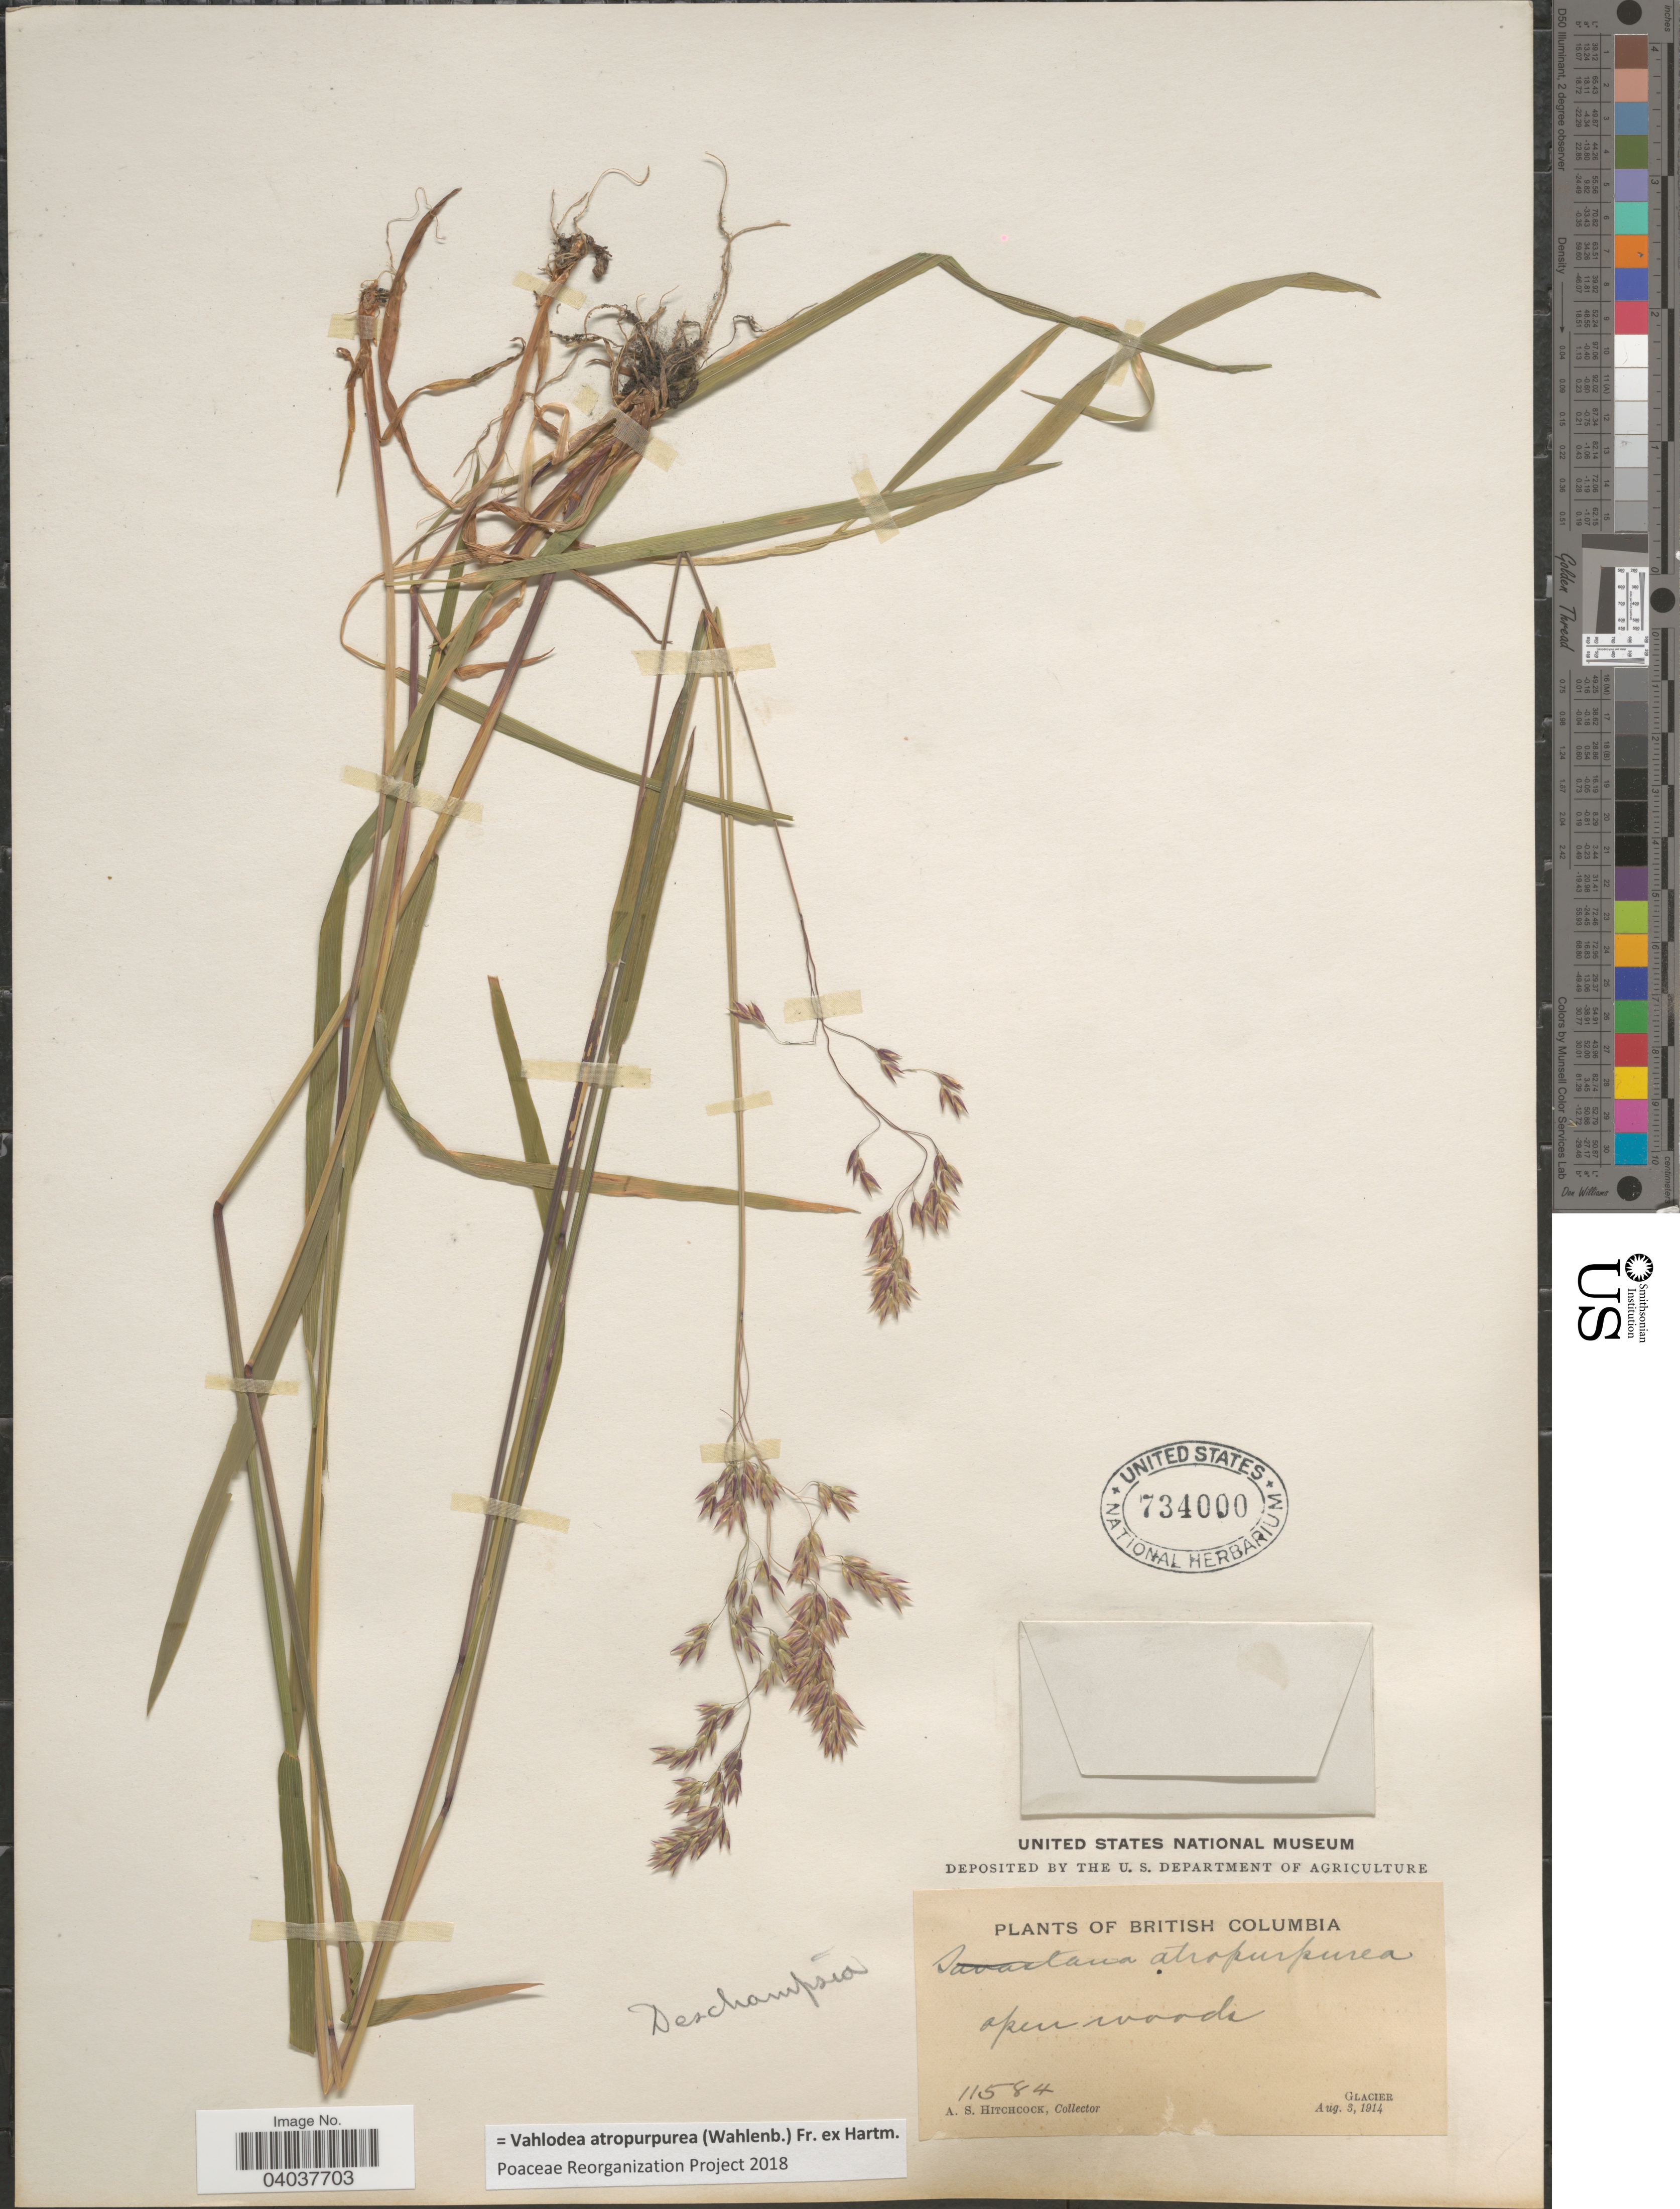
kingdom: Plantae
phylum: Tracheophyta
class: Liliopsida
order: Poales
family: Poaceae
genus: Vahlodea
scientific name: Vahlodea atropurpurea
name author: (Wahlenb.) Fr. ex Hartm.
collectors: A. S. Hitchcock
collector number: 11584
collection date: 1914-08-03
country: Canada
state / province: British Columbia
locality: Glacier.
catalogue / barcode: US 734000